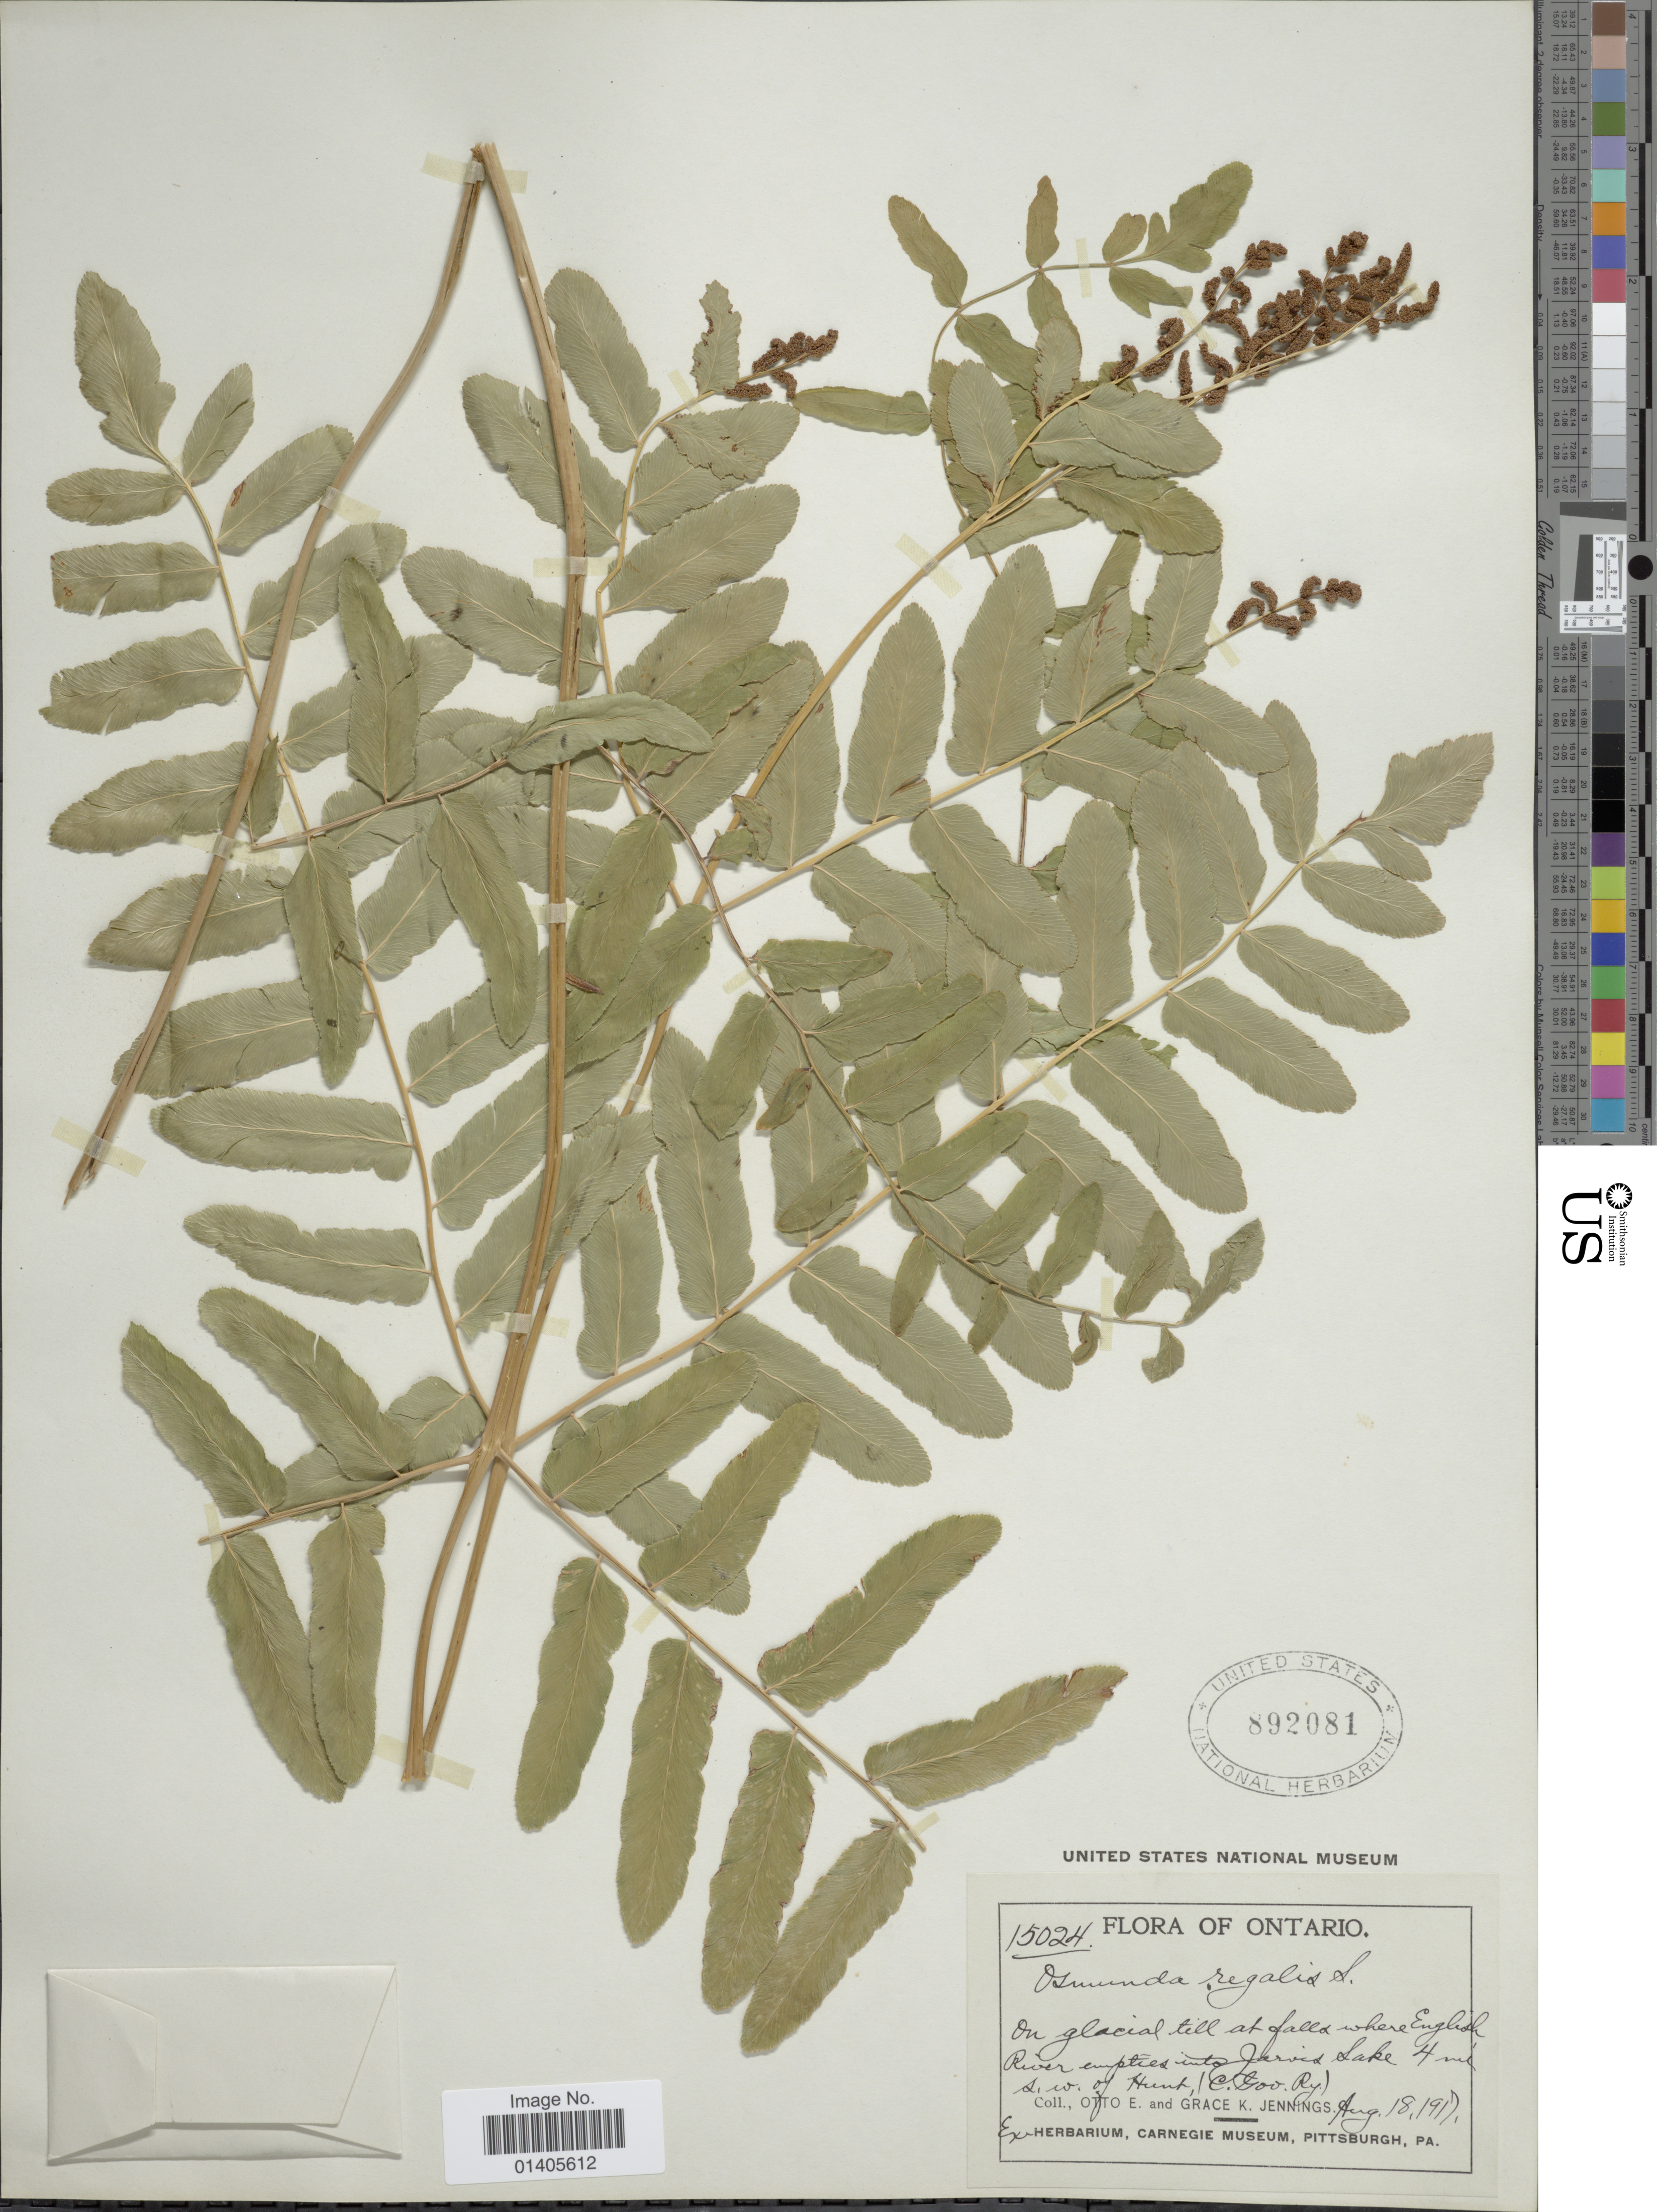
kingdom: Plantae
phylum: Tracheophyta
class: Polypodiopsida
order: Osmundales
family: Osmundaceae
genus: Osmunda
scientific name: Osmunda regalis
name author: L.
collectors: O. E. Jennings & G. K. Jennings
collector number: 15024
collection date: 1917-08-18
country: Canada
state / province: Ontario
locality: On glacial till at falls where English River empties into Jarvis Lake 4 mi s.w. of Hunt (C. Gov. Ry.)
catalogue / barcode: US 892081